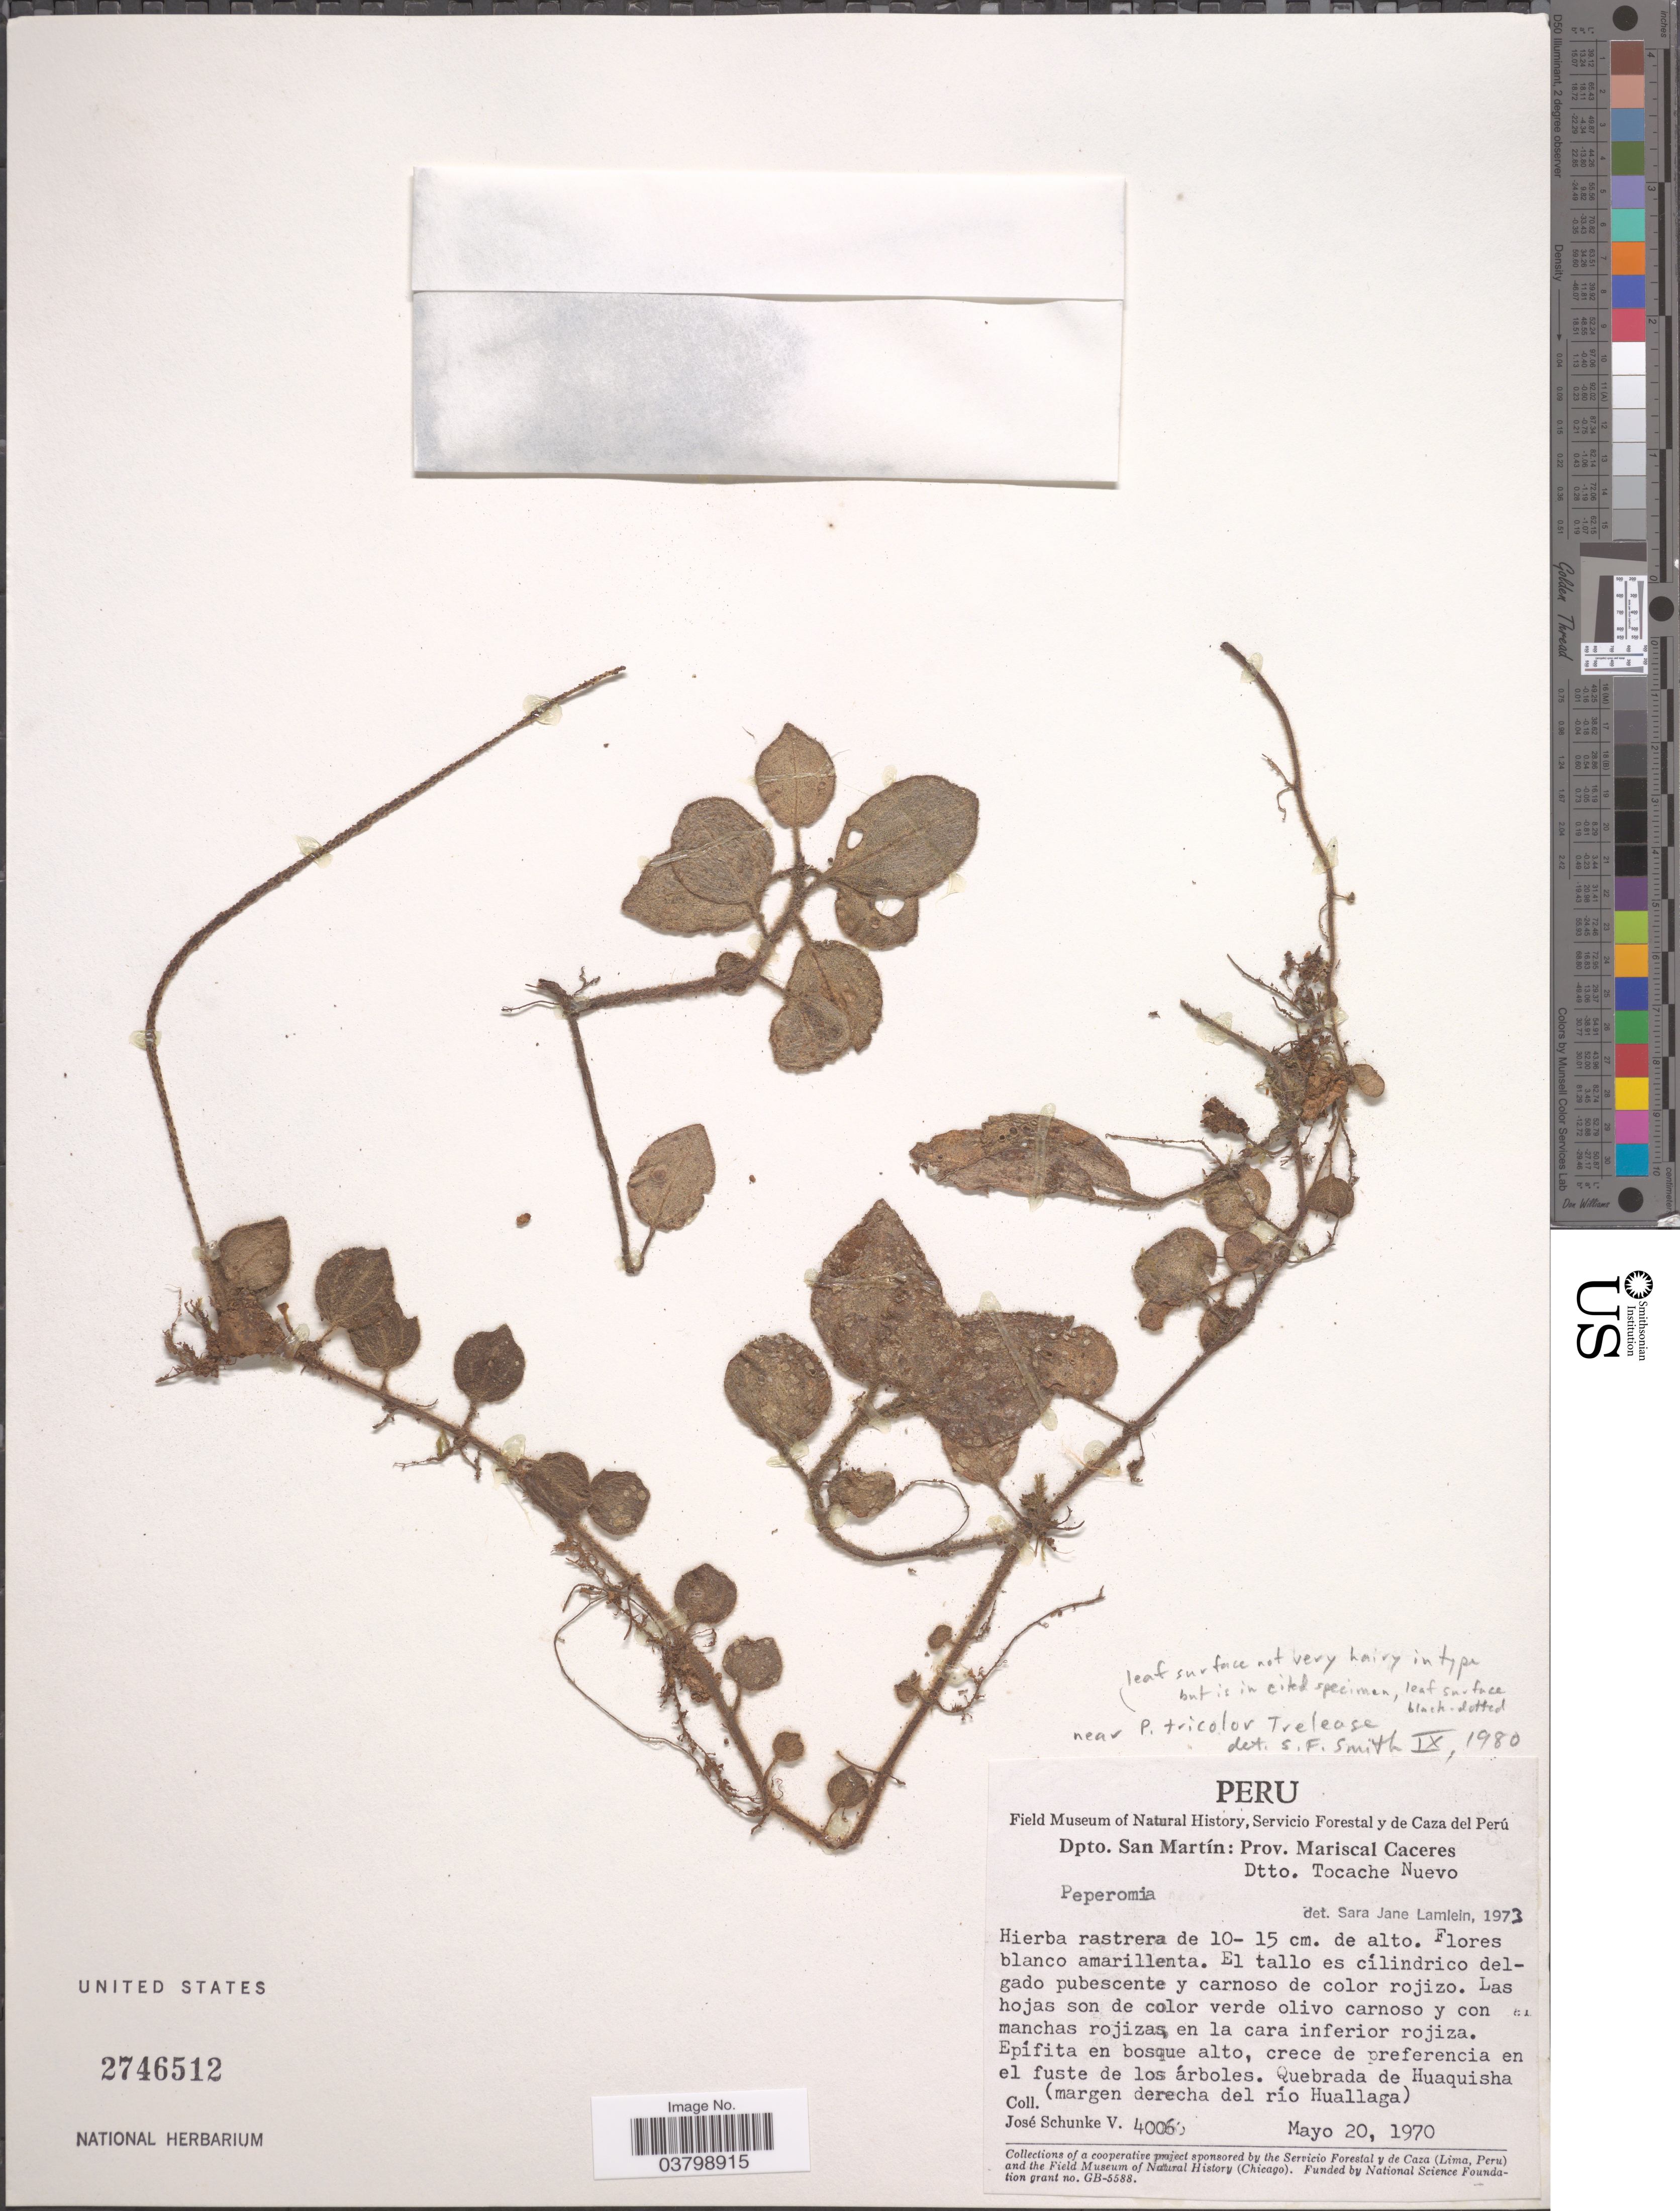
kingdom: Plantae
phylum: Tracheophyta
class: Magnoliopsida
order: Piperales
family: Piperaceae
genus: Peperomia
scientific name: Peperomia tricolor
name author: Trel. in J.F. Macbr.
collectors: J. Schunke Vigo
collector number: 4006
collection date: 1970-05-20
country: Peru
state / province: San Martín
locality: Dpto. San Martín: Prov. Mariscal Caceres. Dtto. Tocache Nuevo. Quebrada de Huaquisha (margen derecha del río Huallaga).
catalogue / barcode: US 2746512